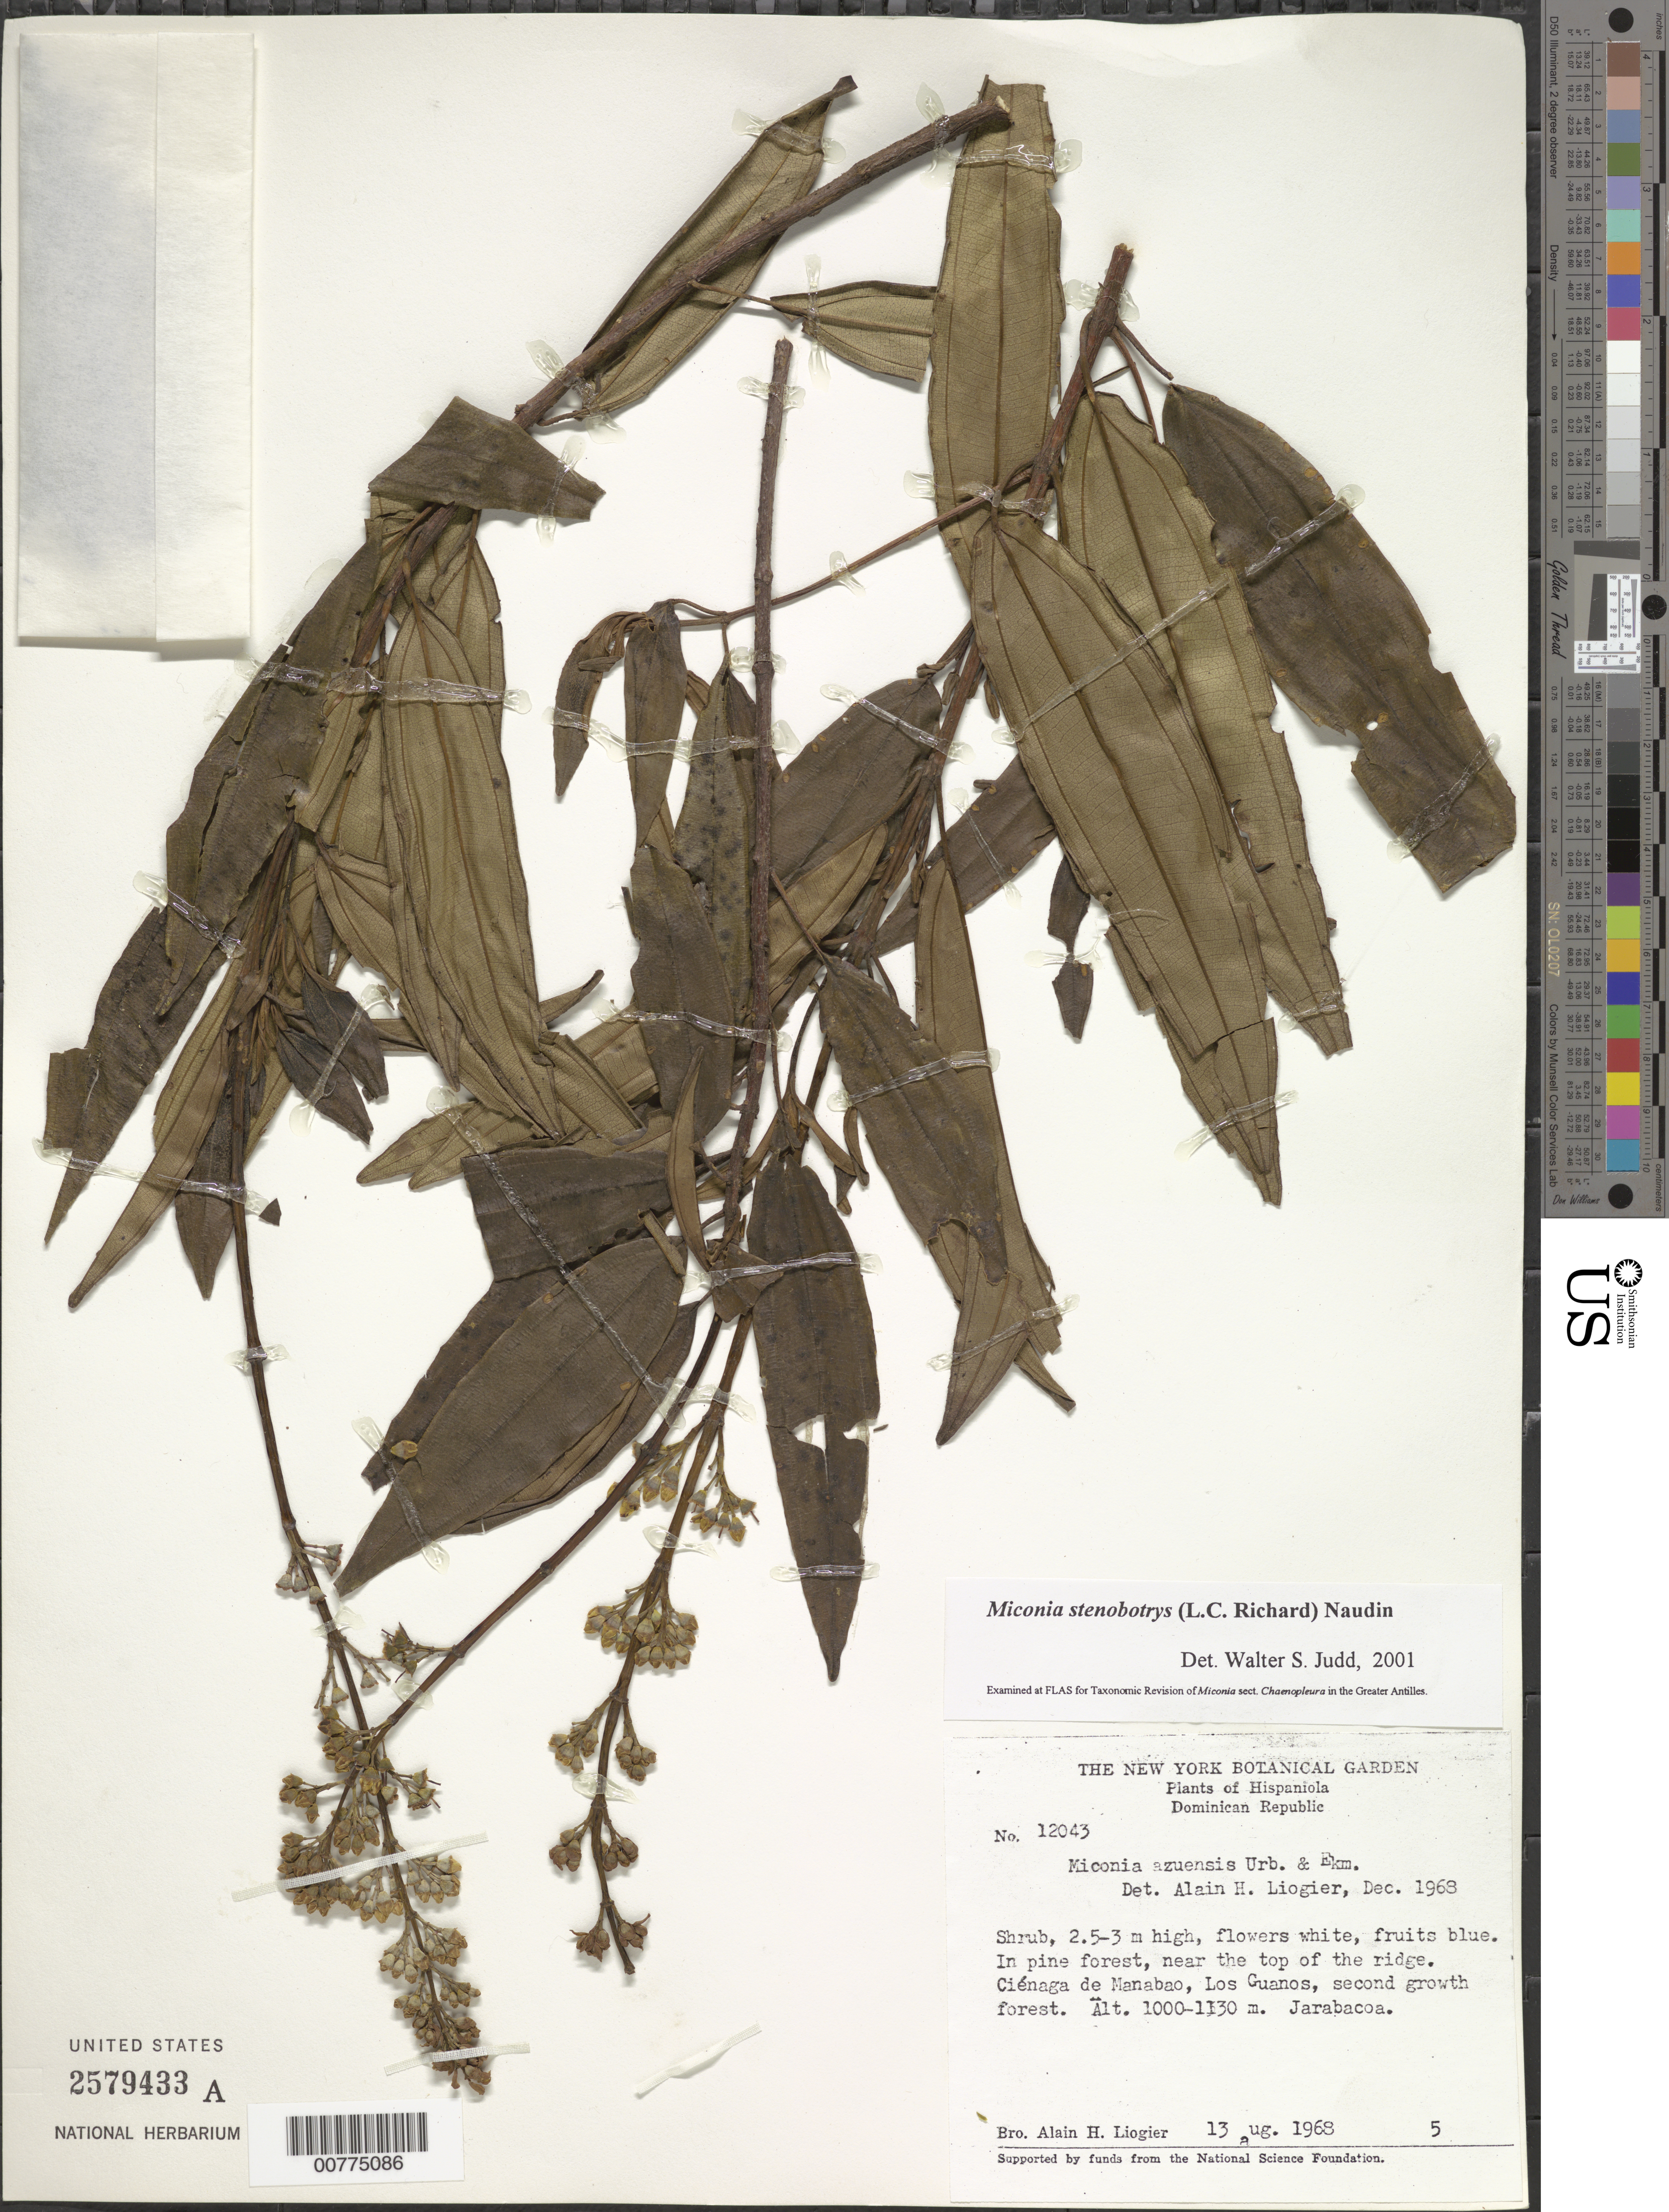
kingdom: Plantae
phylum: Tracheophyta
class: Magnoliopsida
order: Myrtales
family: Melastomataceae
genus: Miconia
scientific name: Miconia stenobotrys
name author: (Rich.) Naudin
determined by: Judd, Walter S.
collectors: A. H. Liogier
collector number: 12043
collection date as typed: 13 Aug 1968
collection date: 1968-08-13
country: Dominican Republic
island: Hispaniola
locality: Jarabacoa, Los Guanos, Ciénaga de Manabao.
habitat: In pine forest, near the top of the ridge, second growth forest.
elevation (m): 1000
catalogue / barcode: US 2579433A